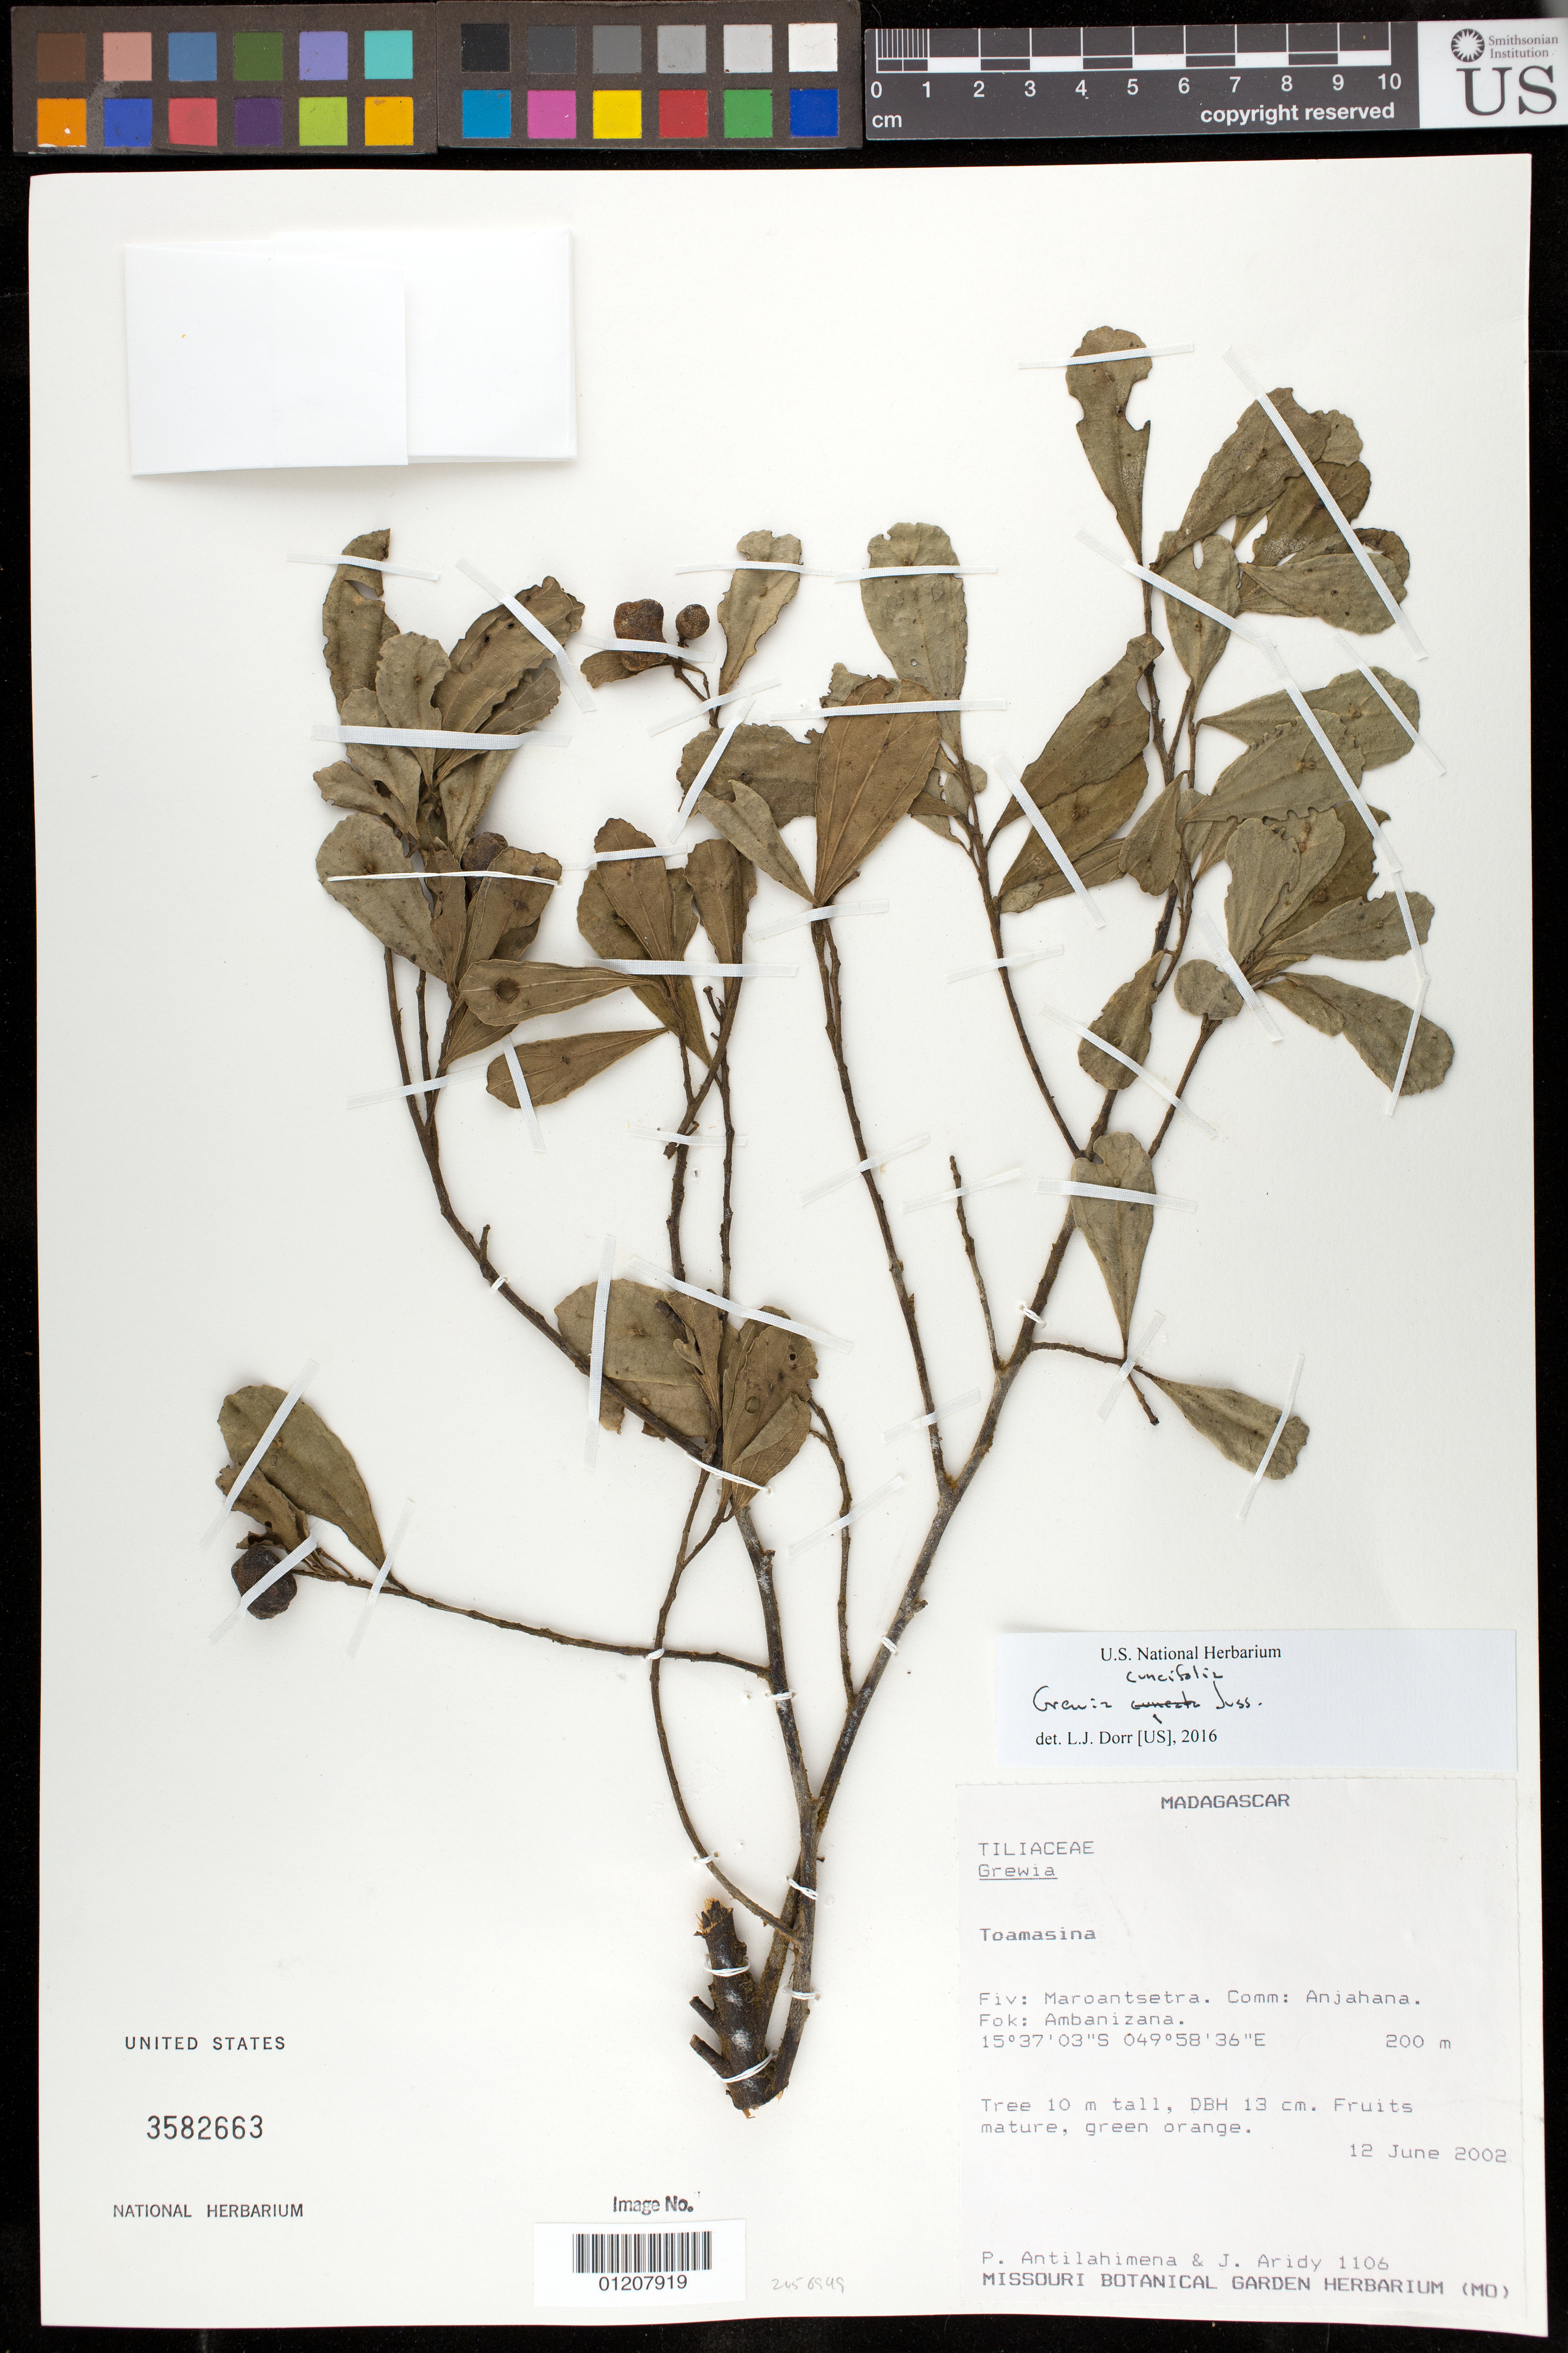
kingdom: Plantae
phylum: Tracheophyta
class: Magnoliopsida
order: Malvales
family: Malvaceae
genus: Grewia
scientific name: Grewia cuneifolia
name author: Juss.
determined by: Dorr, L. J., (BOT), Smithsonian Institution - National Museum of Natural History (UNITED STATES)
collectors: P. Antilahimena & J. Aridy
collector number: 1106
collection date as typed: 06 Dec 2002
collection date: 2002-12-06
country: Madagascar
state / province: Analanjirofo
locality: Toamasina, Fiv: Maroantsetra, Comm: Anjahana, Fok: Ambanizana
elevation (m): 200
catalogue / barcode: US 3582663